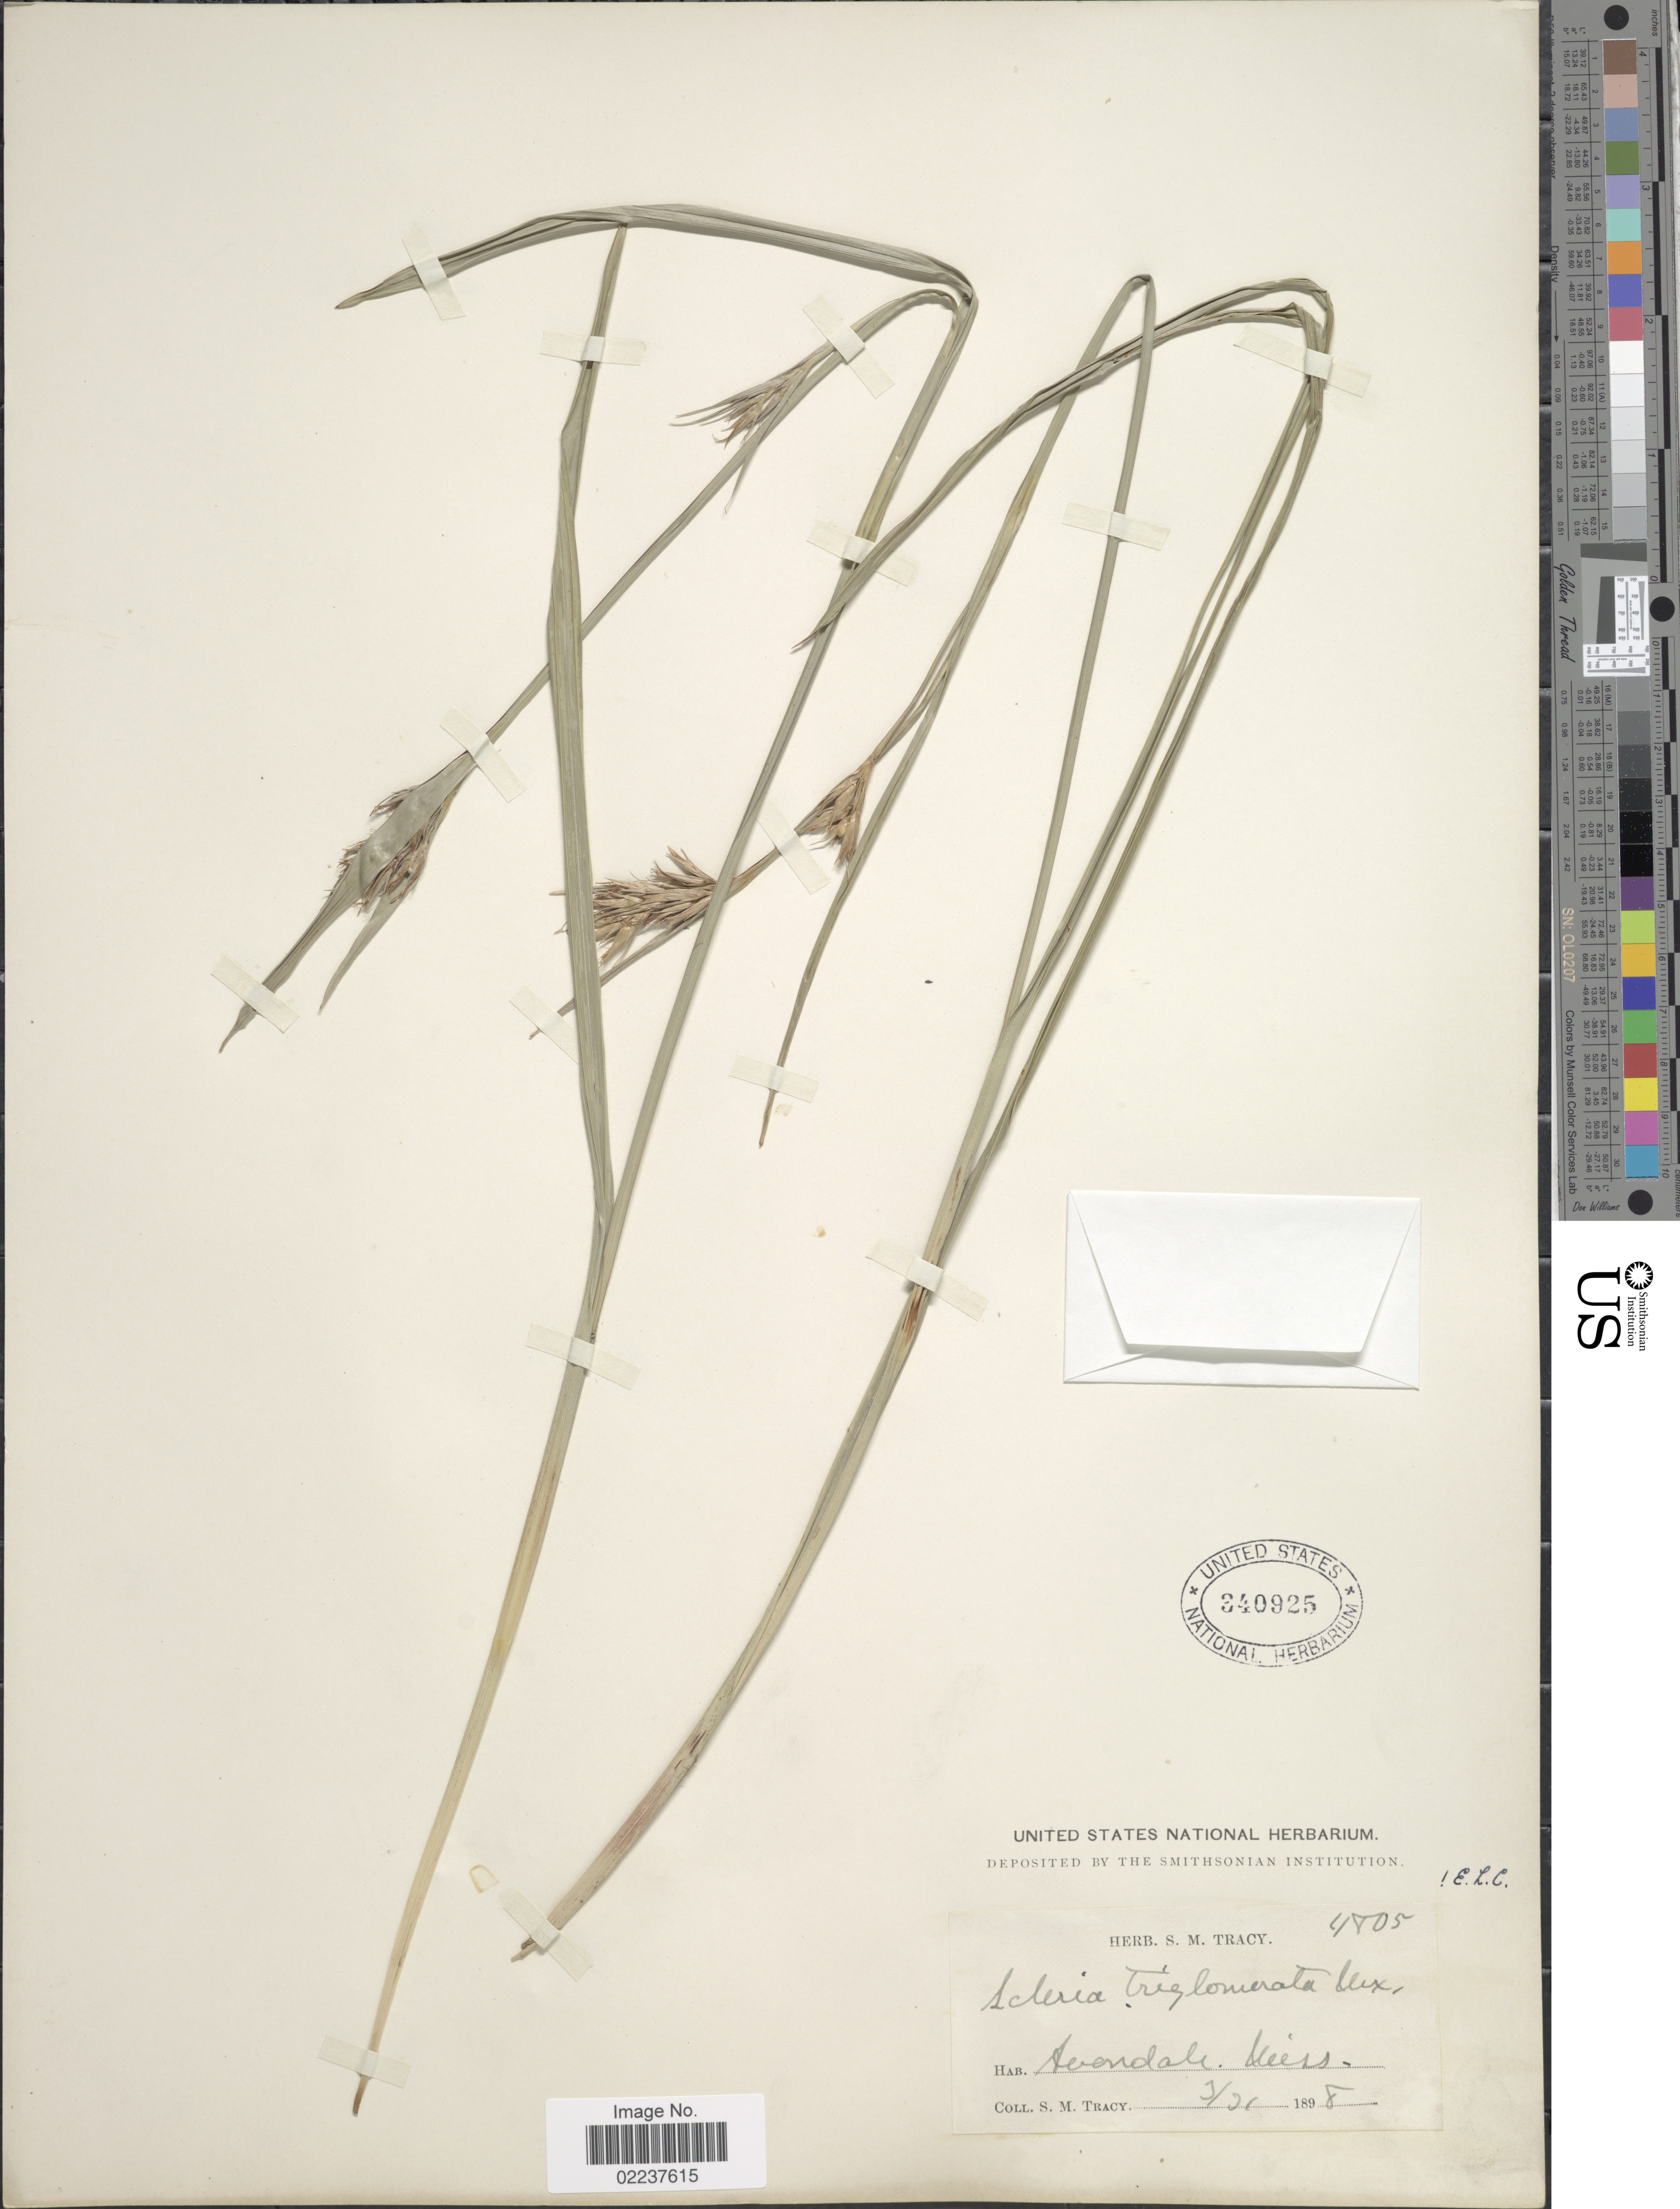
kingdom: Plantae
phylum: Tracheophyta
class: Liliopsida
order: Poales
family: Cyperaceae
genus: Scleria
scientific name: Scleria triglomerata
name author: Michx.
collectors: S. M. Tracy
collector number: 4805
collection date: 1898-03-21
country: United States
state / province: Mississippi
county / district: Oktibbeha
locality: Avondale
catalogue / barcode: US 340925